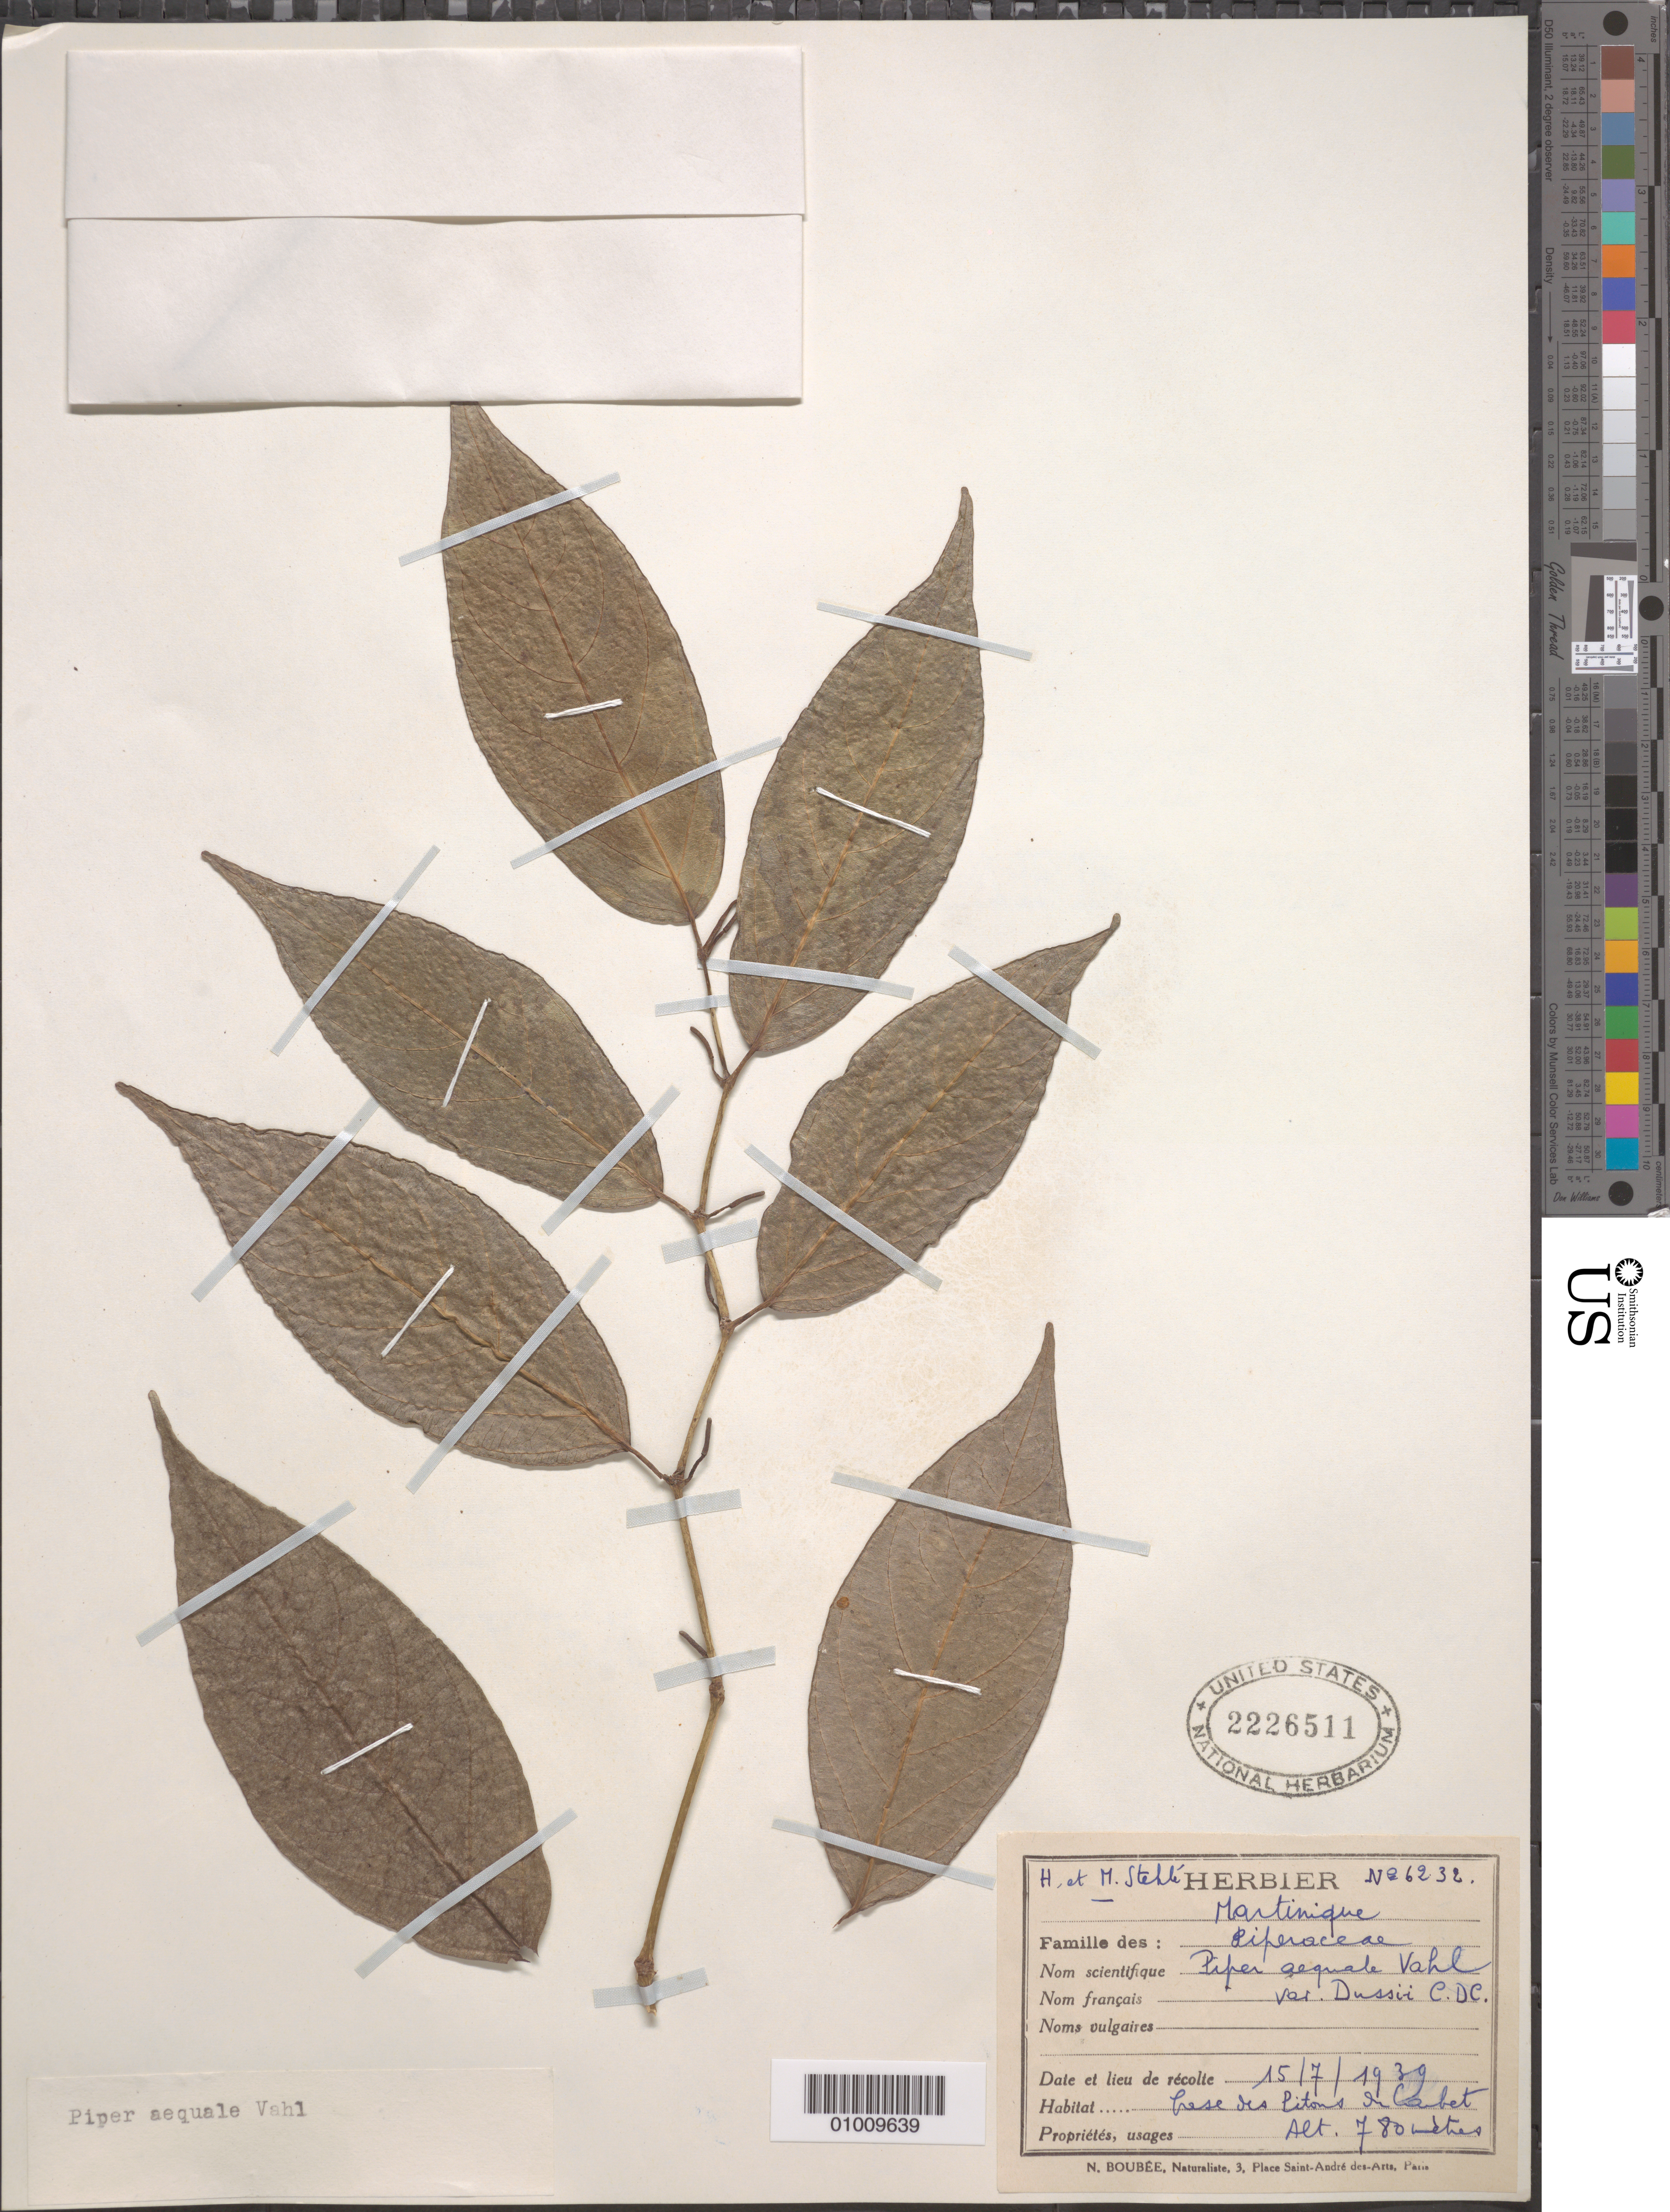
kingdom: Plantae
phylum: Tracheophyta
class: Magnoliopsida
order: Piperales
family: Piperaceae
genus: Piper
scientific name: Piper aequale var. aequale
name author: Vahl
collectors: H. Stehlé & M. Stehlé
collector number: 6232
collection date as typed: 15 Jul 1939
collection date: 1939-07-15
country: Martinique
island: Martinique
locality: bese de pitonsun coubet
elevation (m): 780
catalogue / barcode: US 2226511